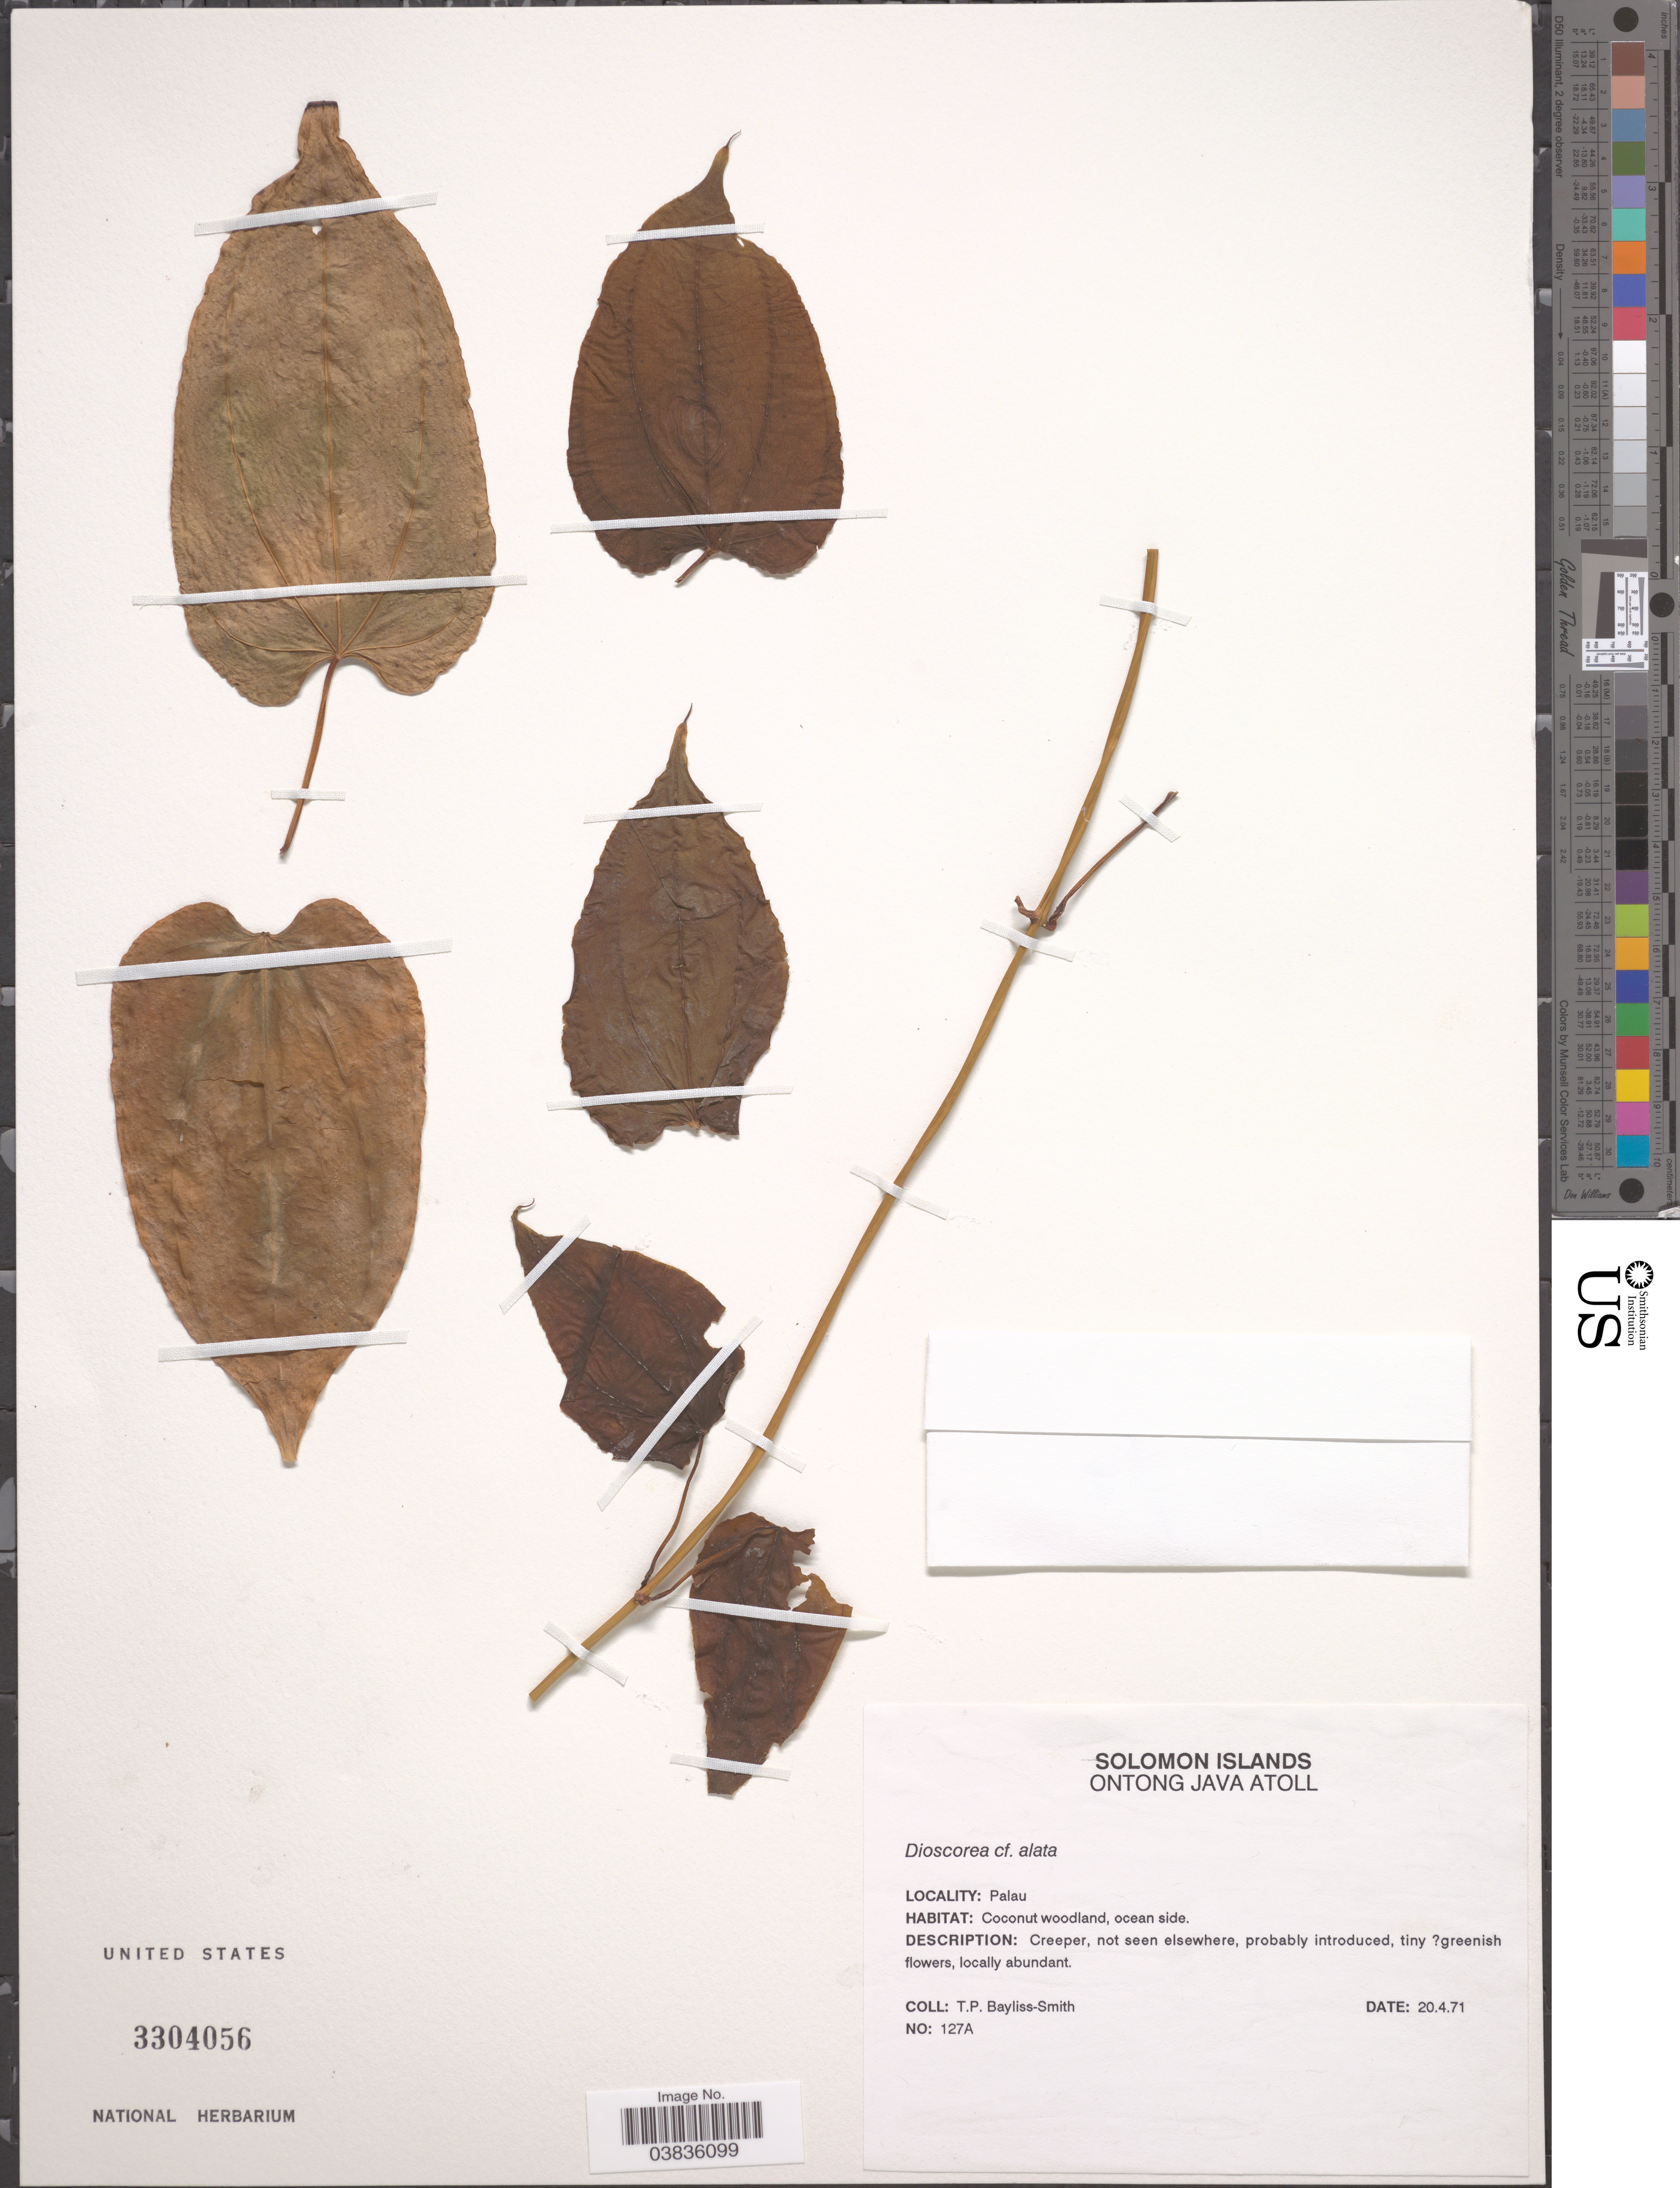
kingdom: Plantae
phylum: Tracheophyta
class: Liliopsida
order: Dioscoreales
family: Dioscoreaceae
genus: Dioscorea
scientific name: Dioscorea alata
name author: L.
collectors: T. P. Bayliss-Smith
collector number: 127A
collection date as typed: Transcribed d/m/y: 20/4/71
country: Solomon Islands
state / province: Solomon Island Outliers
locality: Ontong Java Atoll. Palau.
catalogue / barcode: US 3304056